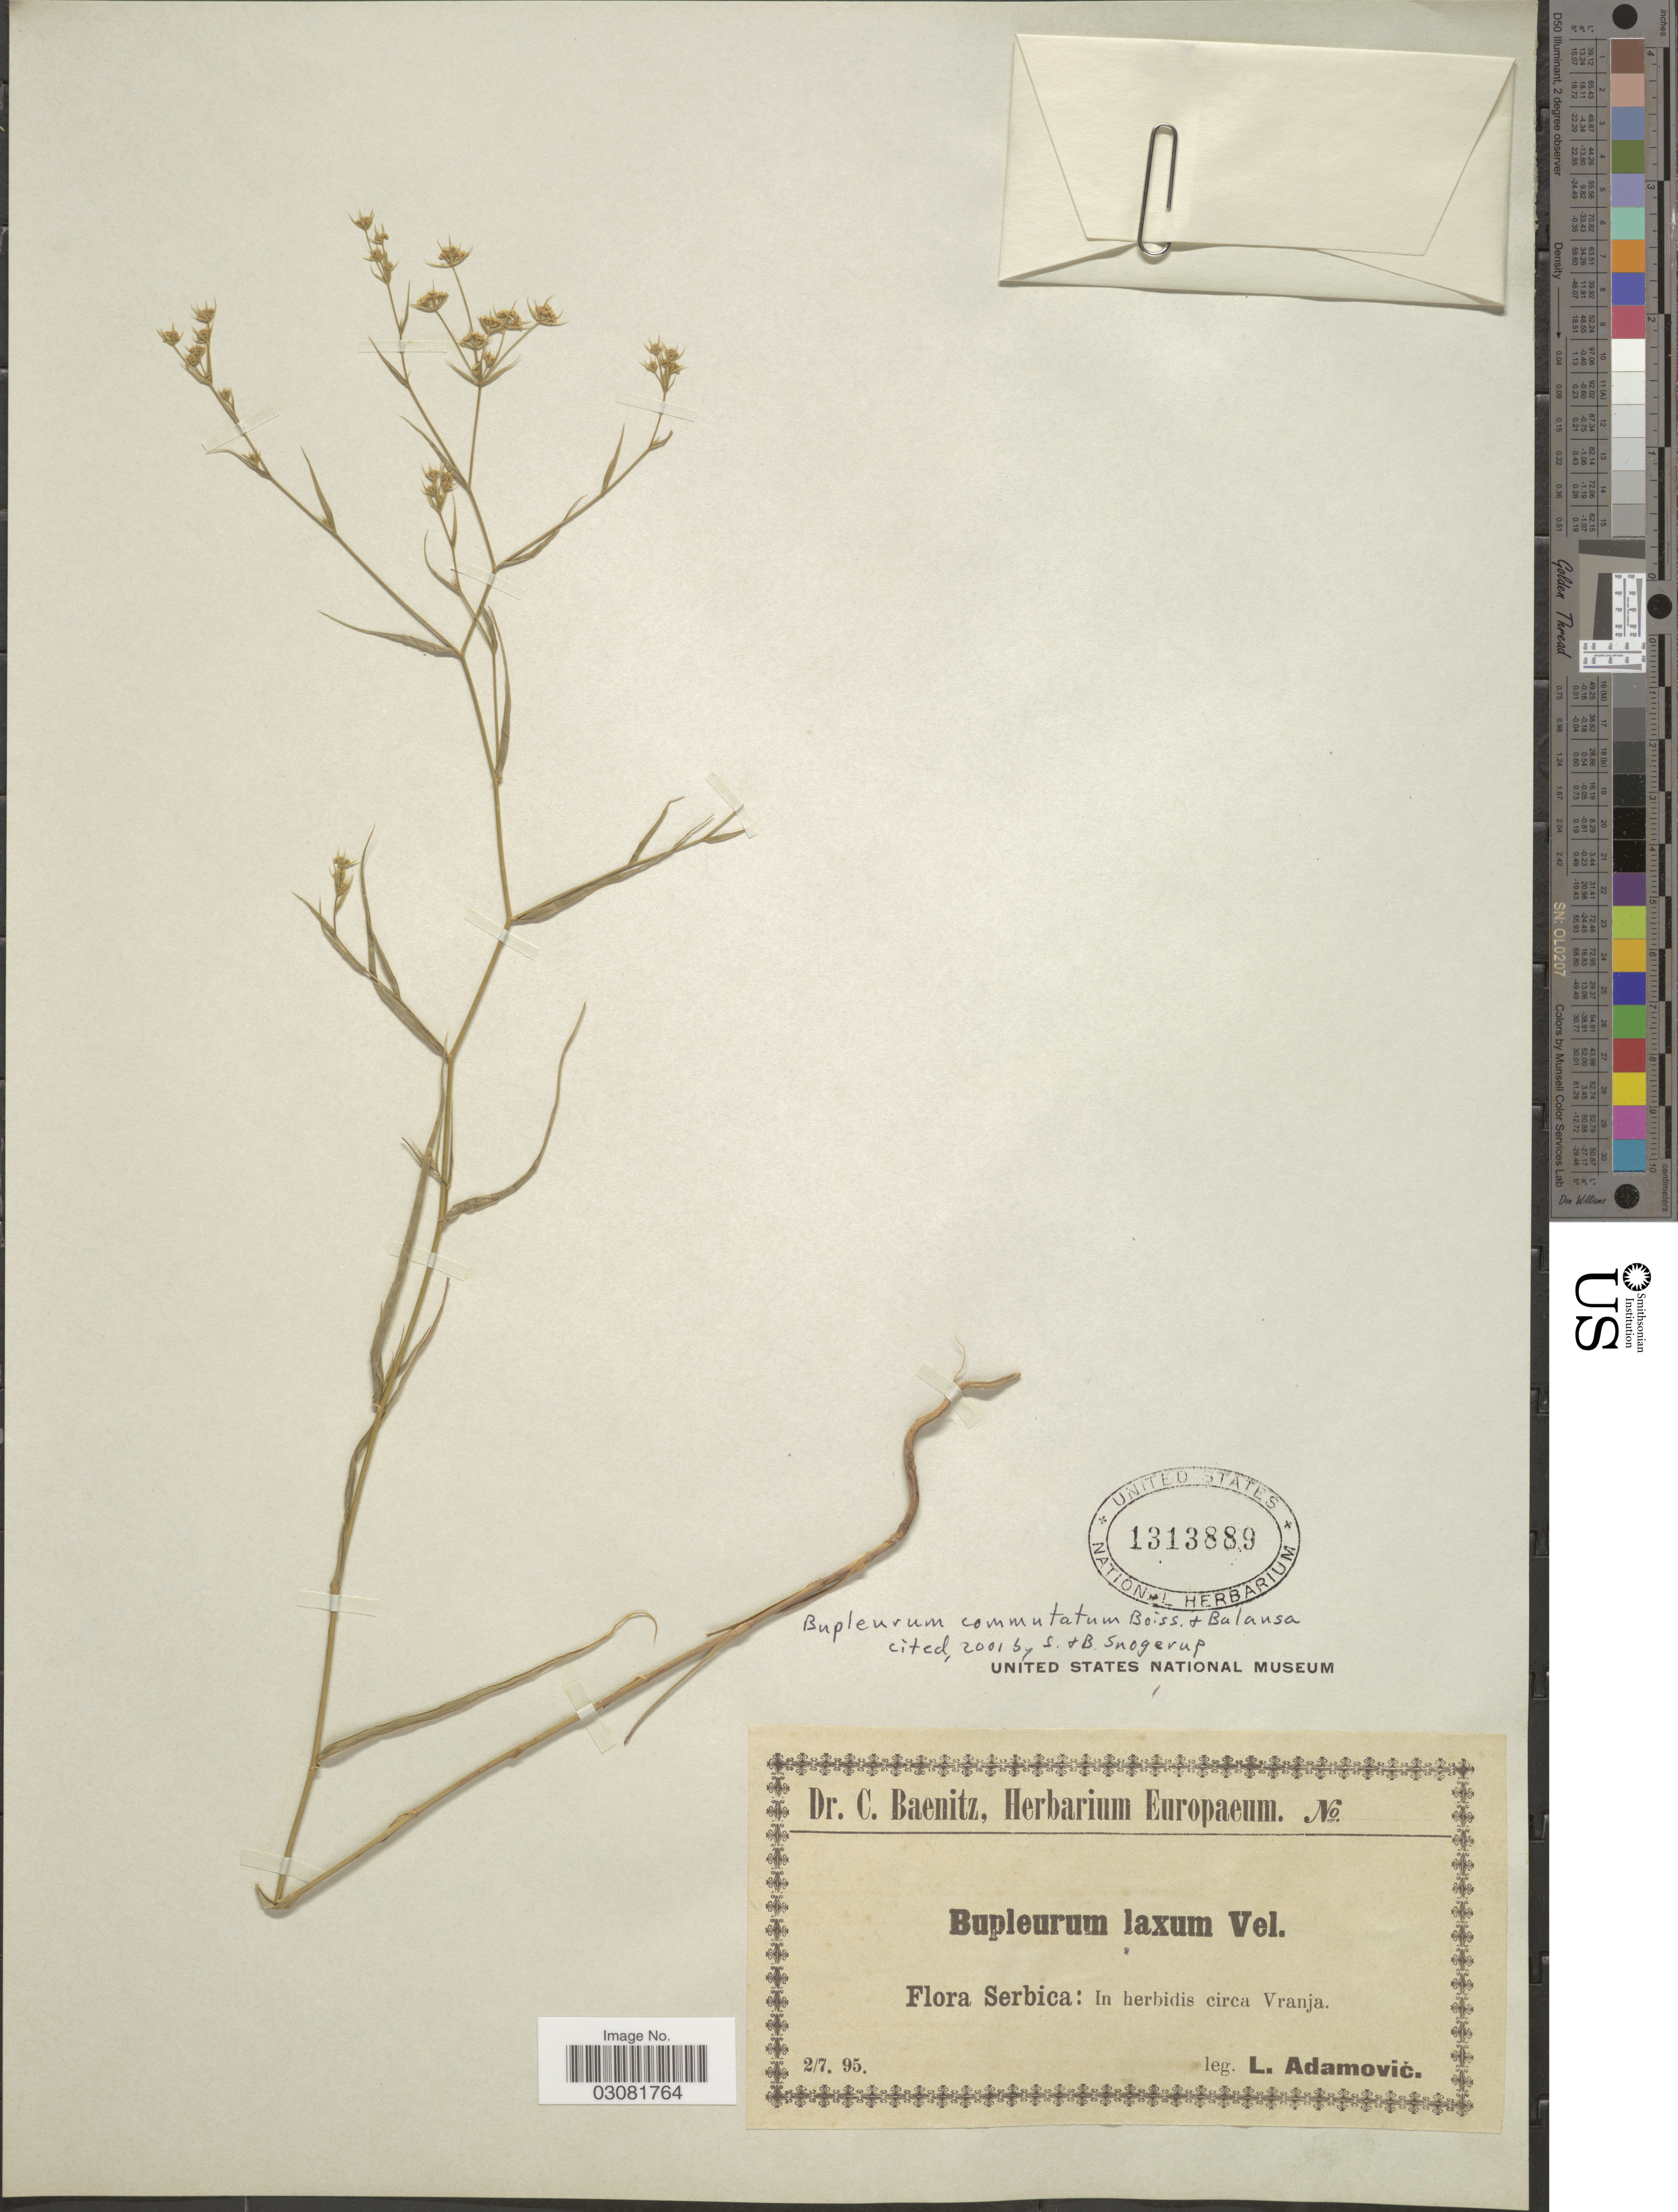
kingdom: Plantae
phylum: Tracheophyta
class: Magnoliopsida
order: Apiales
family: Apiaceae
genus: Bupleurum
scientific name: Bupleurum commutatum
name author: Boiss. & Balansa in Boiss.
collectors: L. Adamović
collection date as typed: Transcribed d/m/y: 2/7/95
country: Serbia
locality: Serbica: In herbidis circa Vranja.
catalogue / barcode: US 1313889